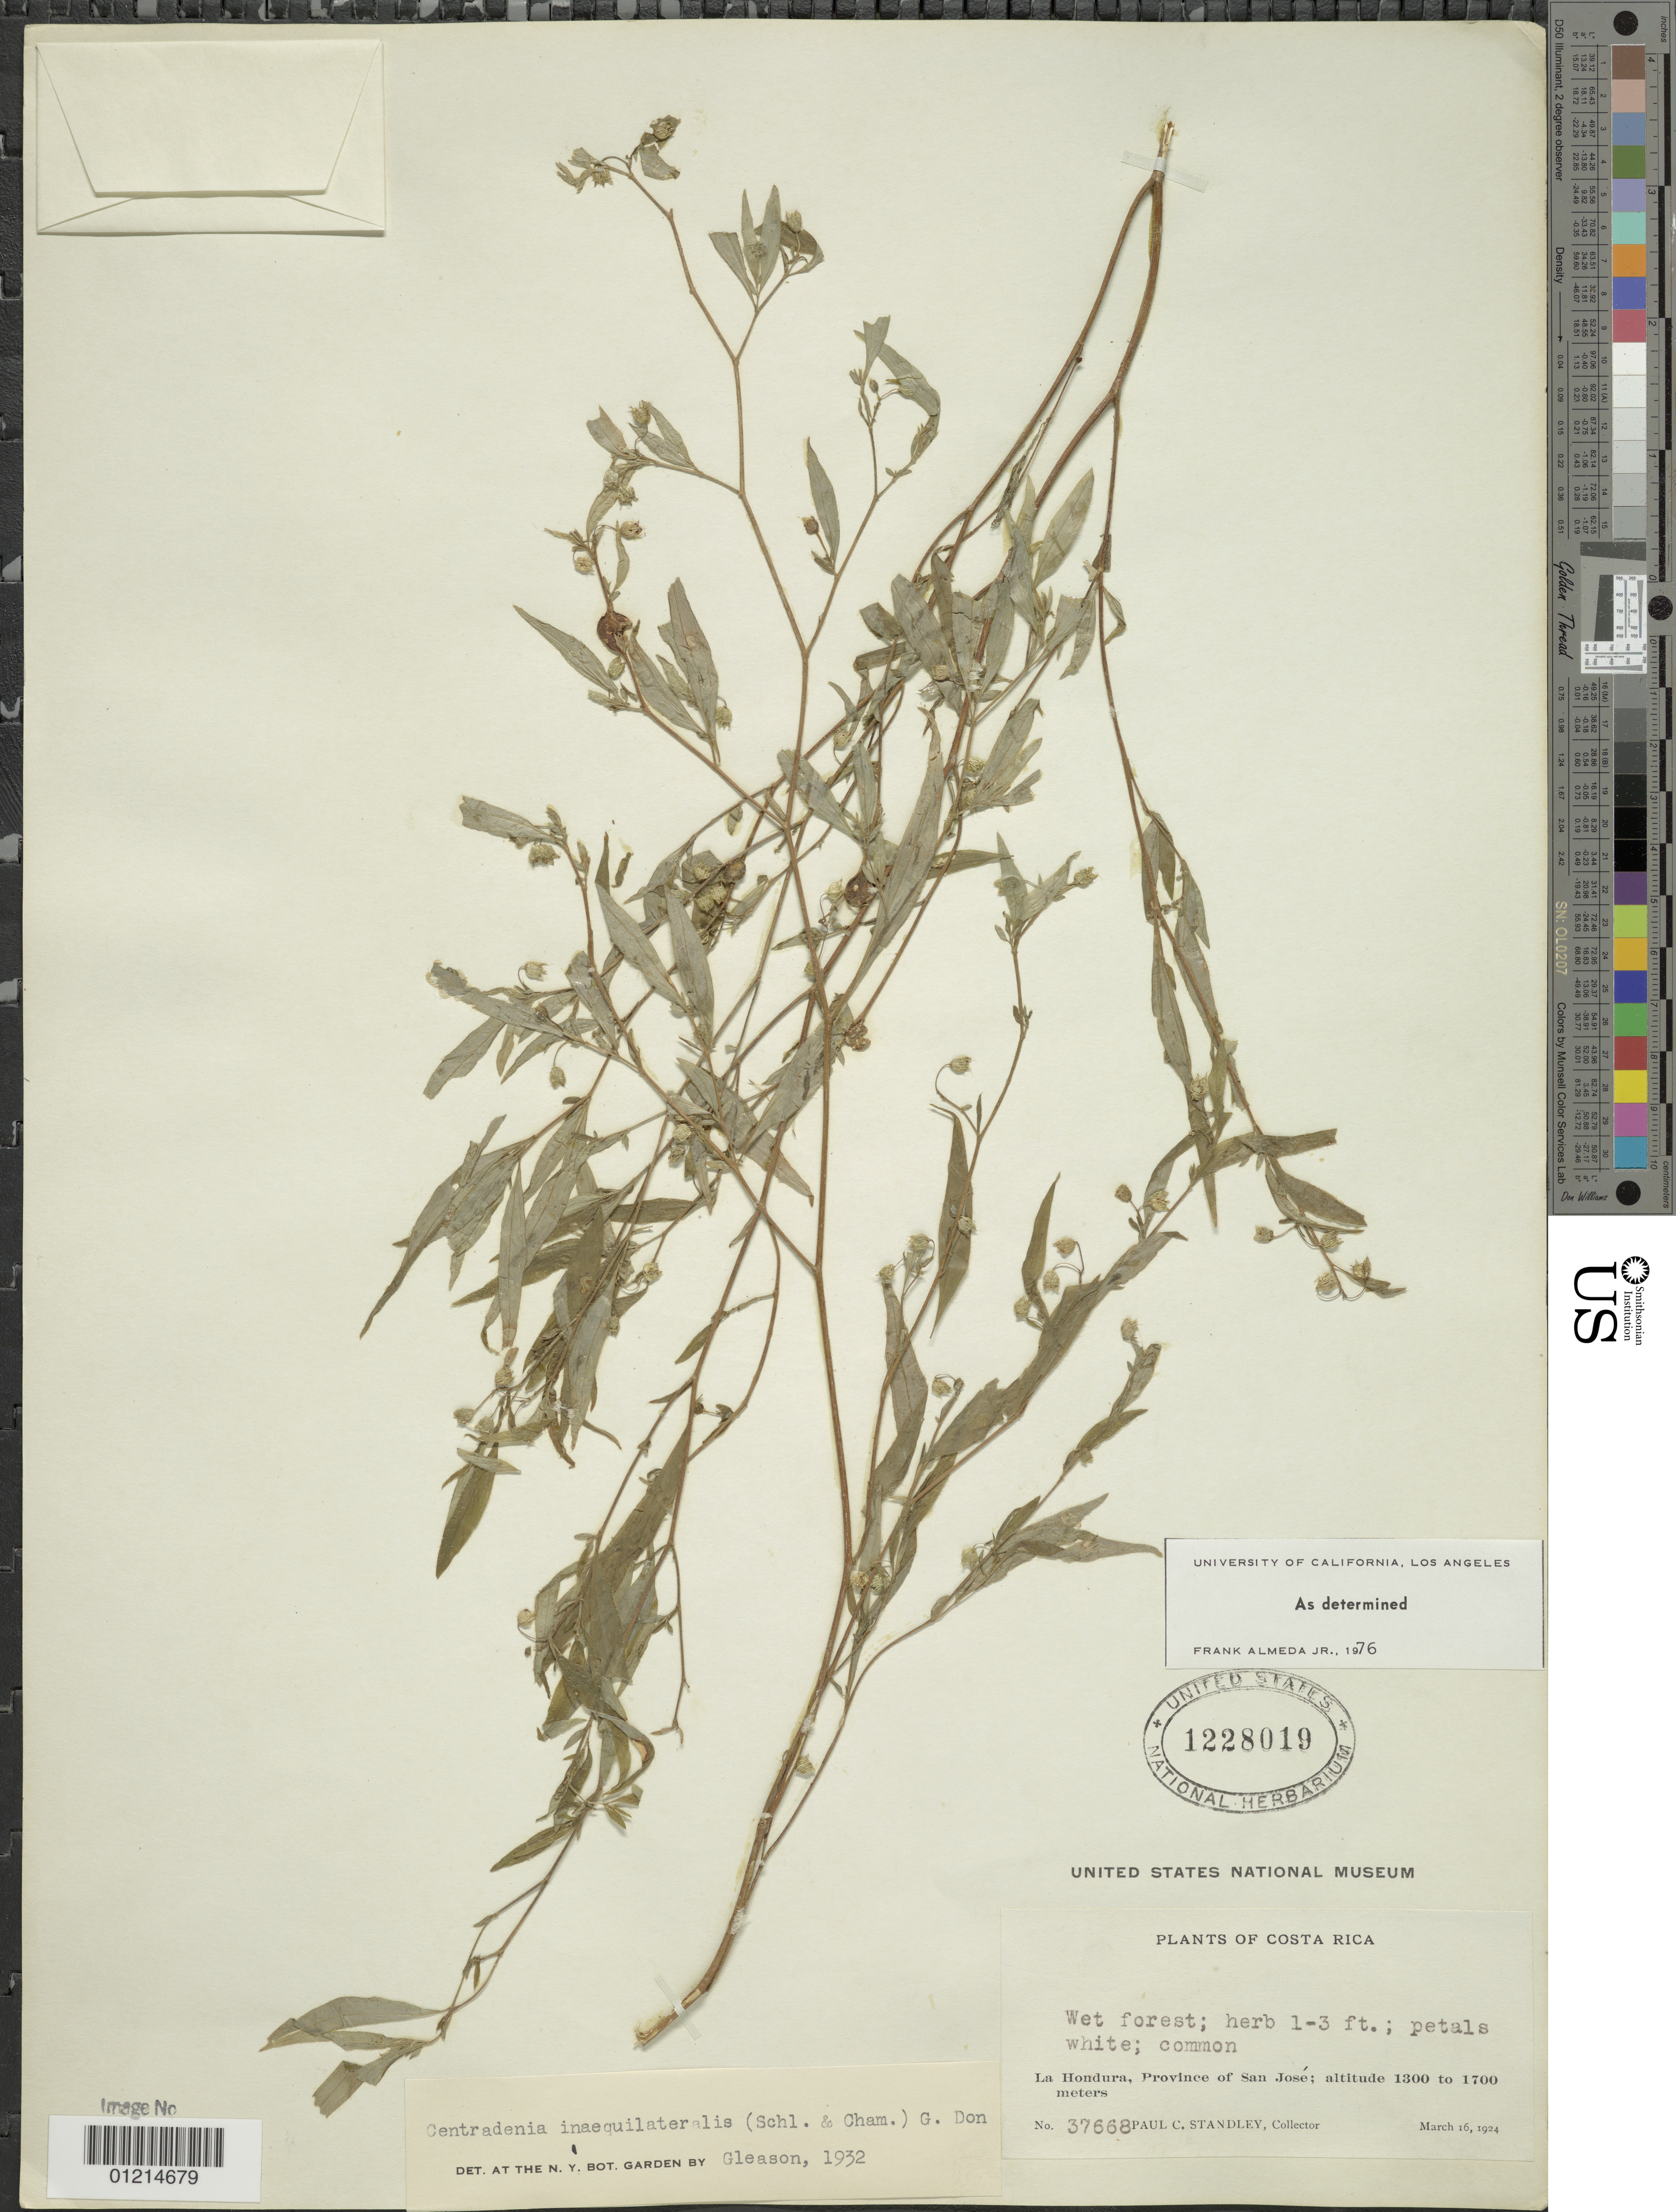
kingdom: Plantae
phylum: Tracheophyta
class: Magnoliopsida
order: Myrtales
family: Melastomataceae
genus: Centradenia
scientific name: Centradenia inaequilateralis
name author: (Gleason) G. Don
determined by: Gleason, --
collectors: P. C. Standley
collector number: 37668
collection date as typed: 16 Mar 1924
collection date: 1924-03-16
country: Costa Rica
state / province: San José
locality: La Hondura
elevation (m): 1300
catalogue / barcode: US 1228019